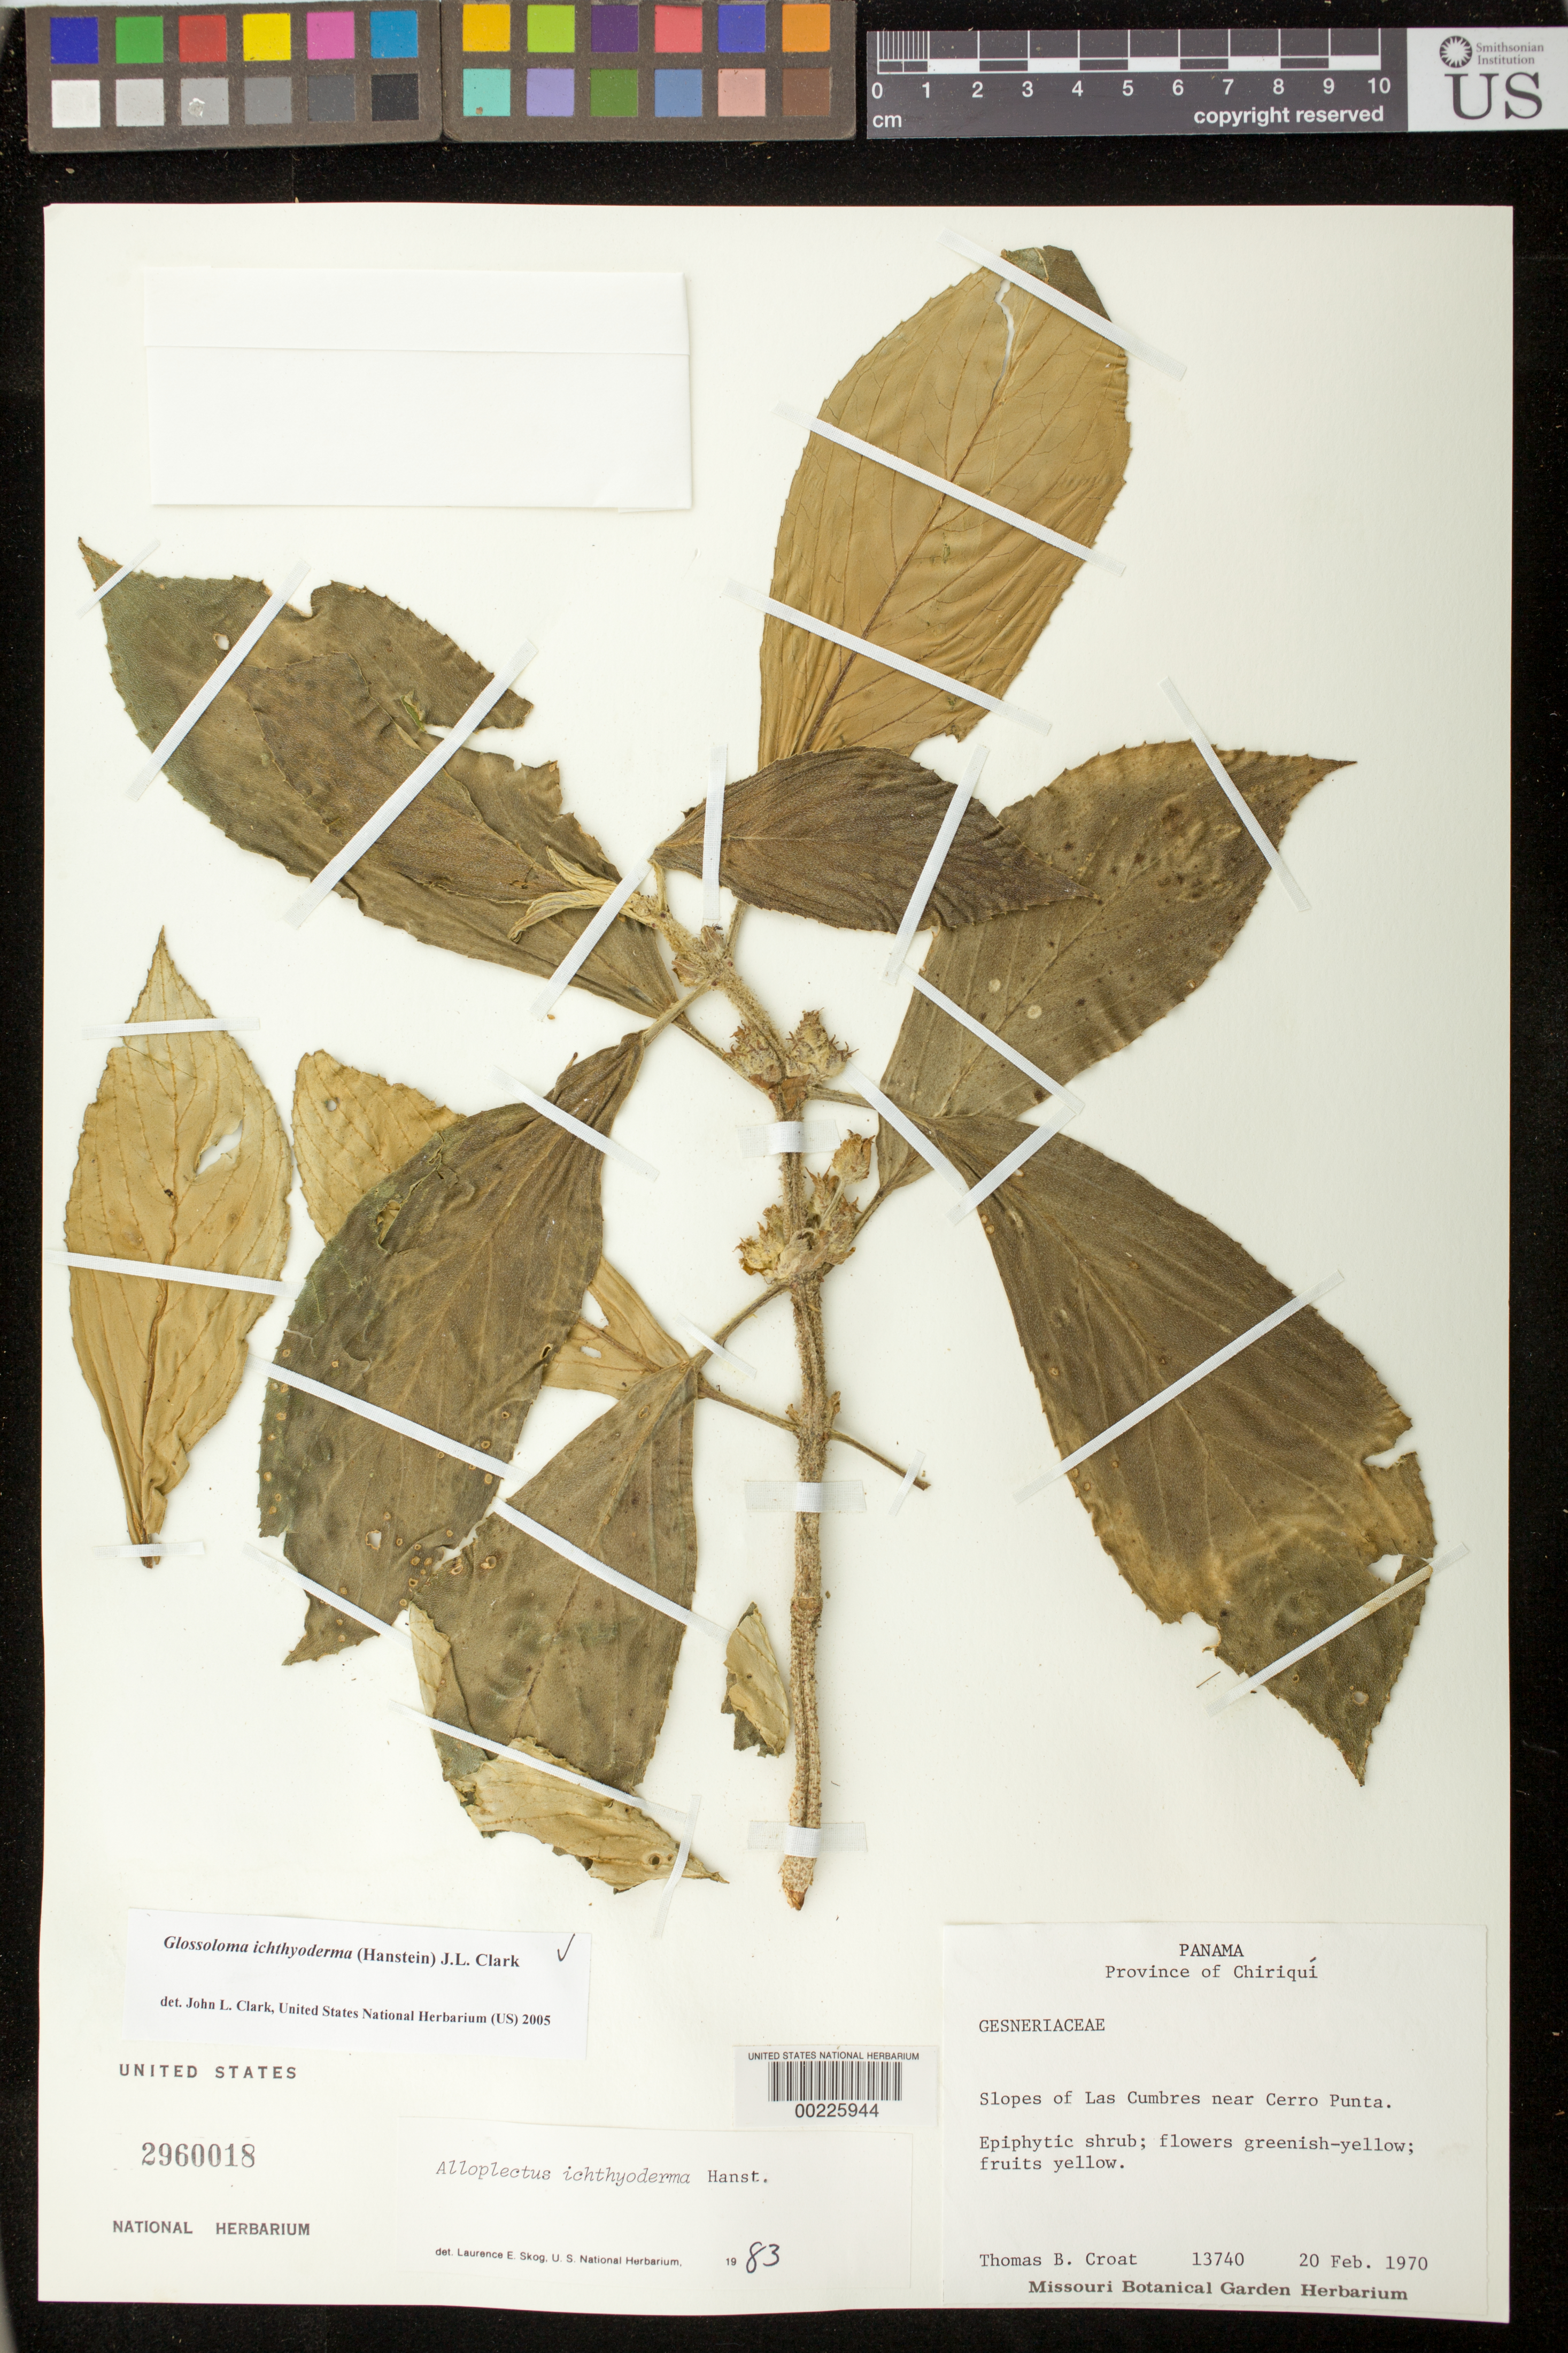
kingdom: Plantae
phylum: Tracheophyta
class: Magnoliopsida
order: Lamiales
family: Gesneriaceae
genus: Glossoloma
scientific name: Glossoloma ichthyoderma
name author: (Hanst.) J.L. Clark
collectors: T. B. Croat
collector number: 13740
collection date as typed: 20 Feb 1970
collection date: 1970-02-20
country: Panama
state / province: Chiriquí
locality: Slopes of Las Cumbres near Cerro Punta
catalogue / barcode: US 2960018